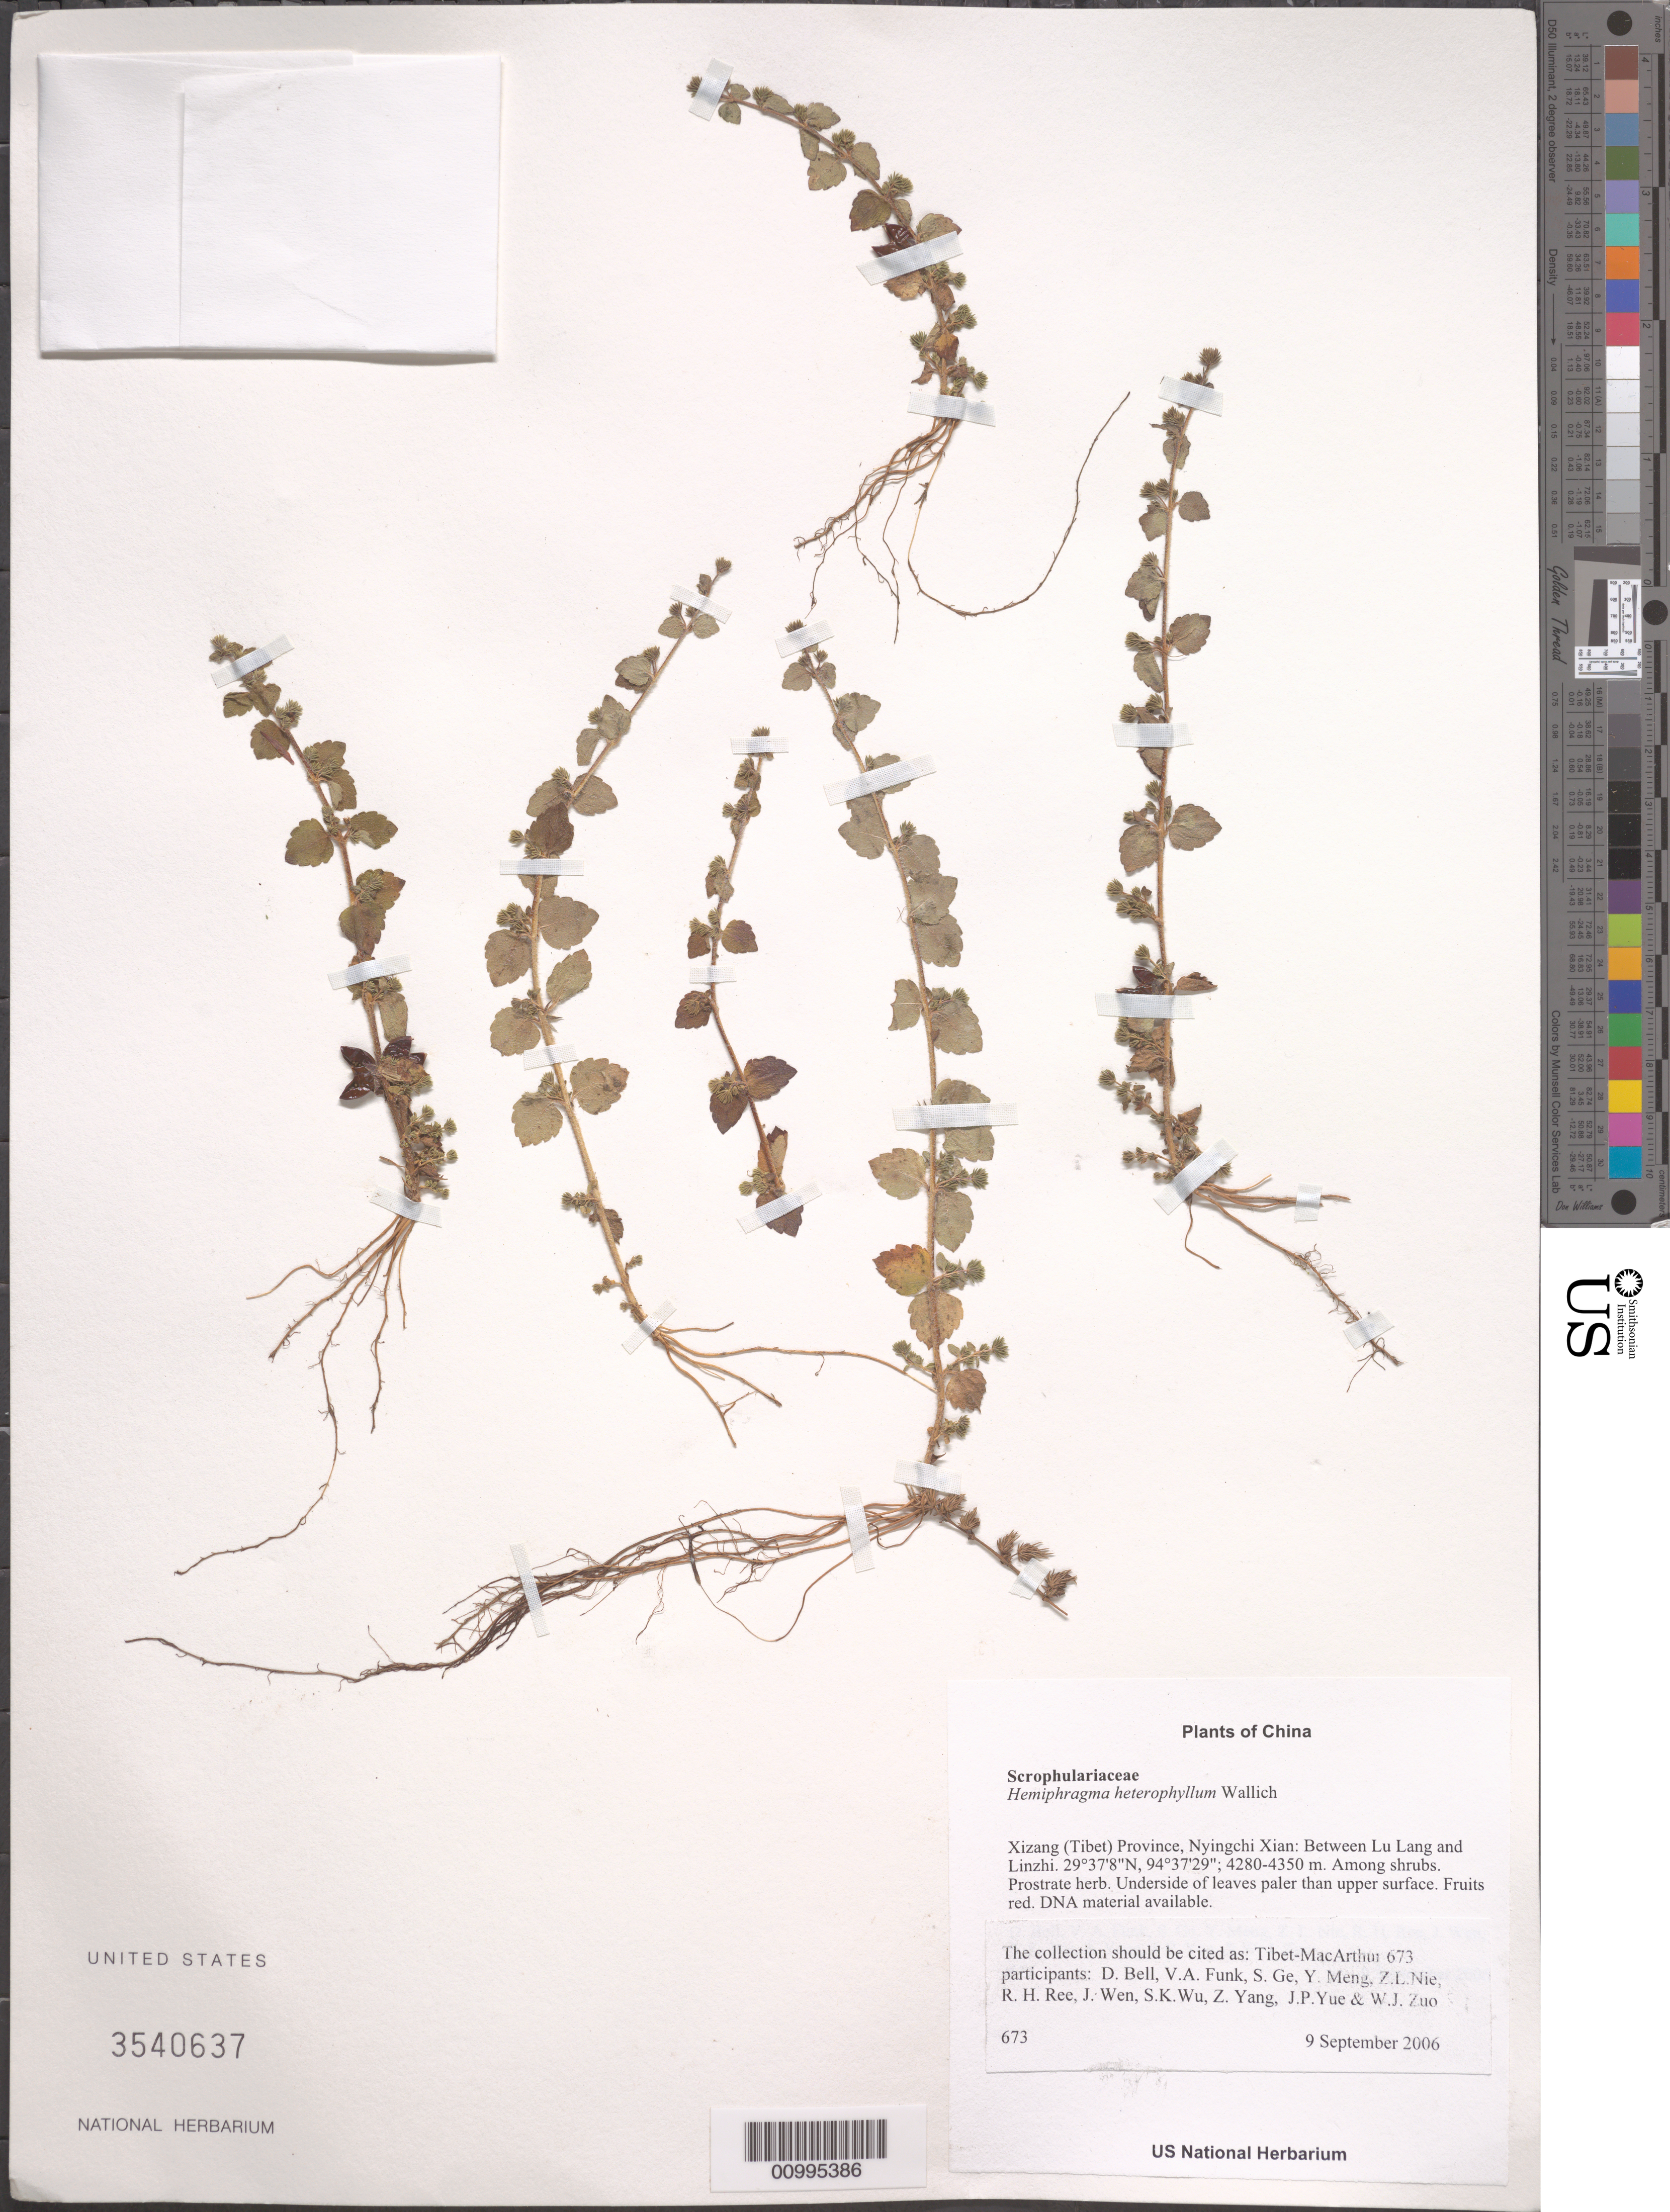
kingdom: Plantae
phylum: Tracheophyta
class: Magnoliopsida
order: Lamiales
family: Plantaginaceae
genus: Hemiphragma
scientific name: Hemiphragma heterophyllum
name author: Wall.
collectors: Tibet-MacArthur, D. A. Bell, V. Funk, S. Ge, Y. Meng, Z. Nie, R. Ree, J. Wen, S. K. Wu, Z. Yang, J. Yue & W. Zuo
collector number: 673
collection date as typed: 09 Sep 2006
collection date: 2006-09-09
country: China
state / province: Xizang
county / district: Nyingchi Xian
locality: Between Lu Lang and Linzhi.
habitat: Grazed slope with scattered Salix, Juniperus, and various shrubs including Berberis, Sorbus, and Ribes. Among shrubs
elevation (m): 4280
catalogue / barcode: US 3540637